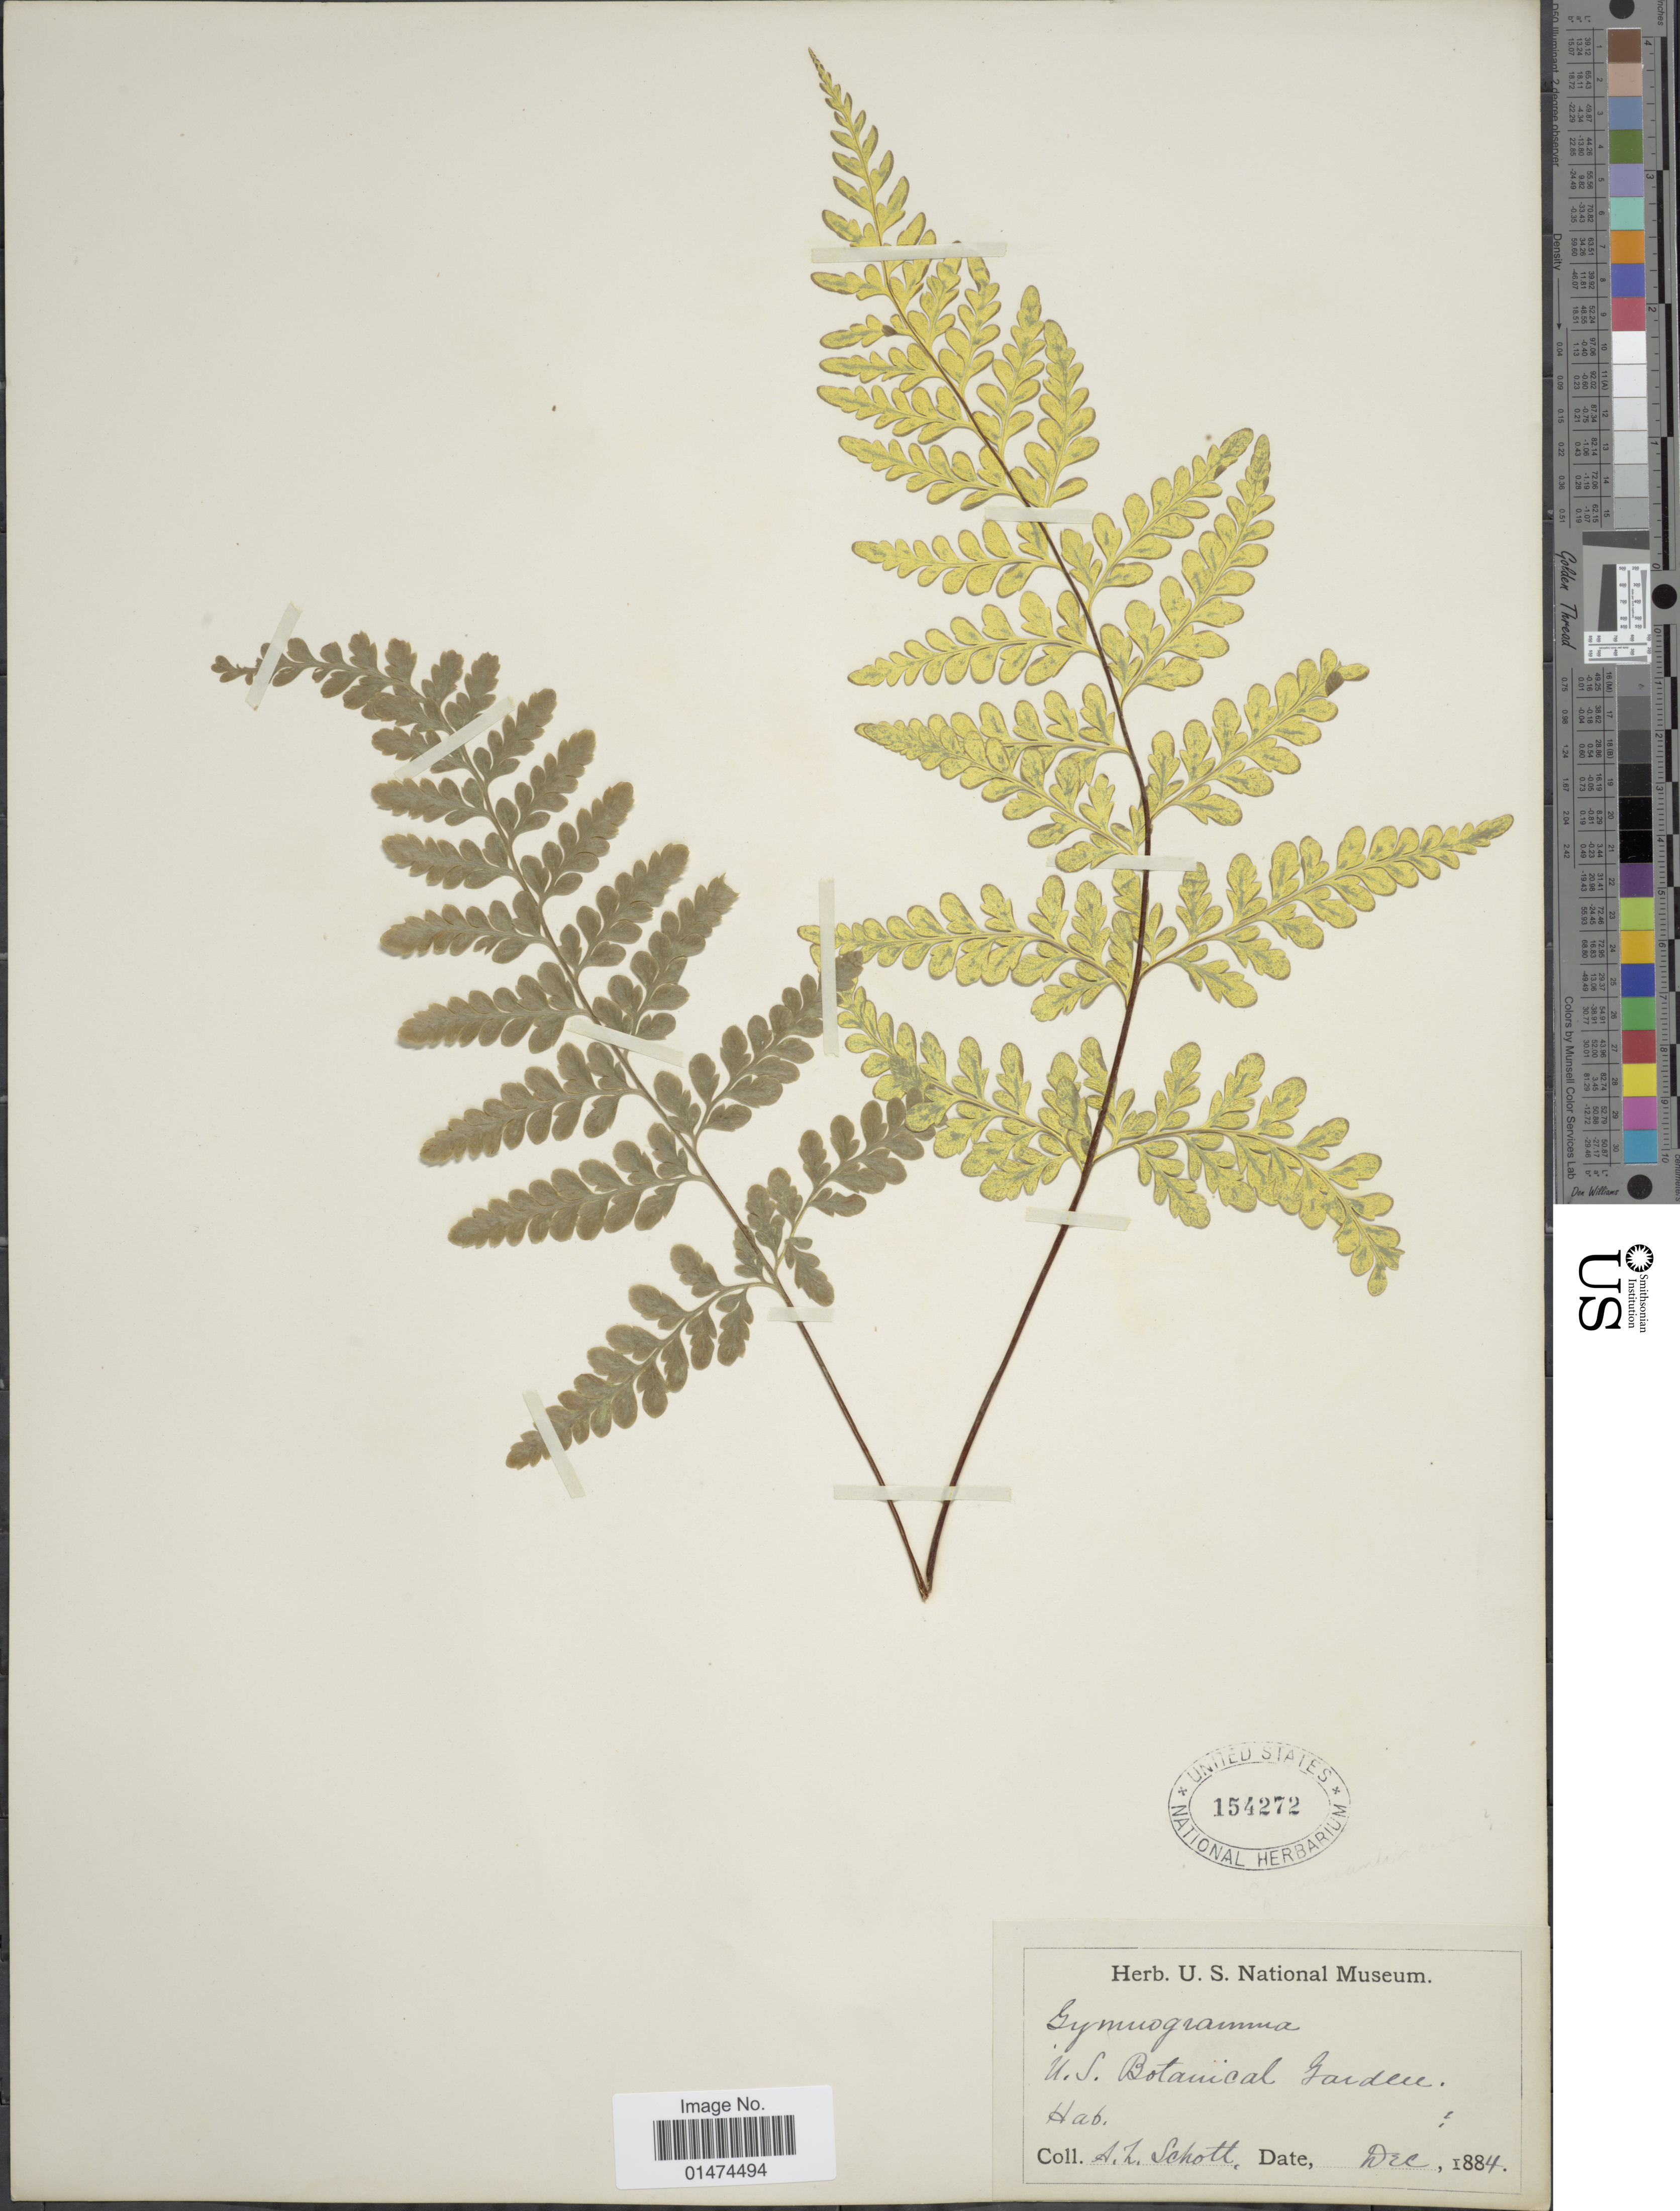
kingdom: Plantae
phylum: Tracheophyta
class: Polypodiopsida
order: Polypodiales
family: Pteridaceae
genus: Pityrogramma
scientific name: Pityrogramma chrysophylla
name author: (Sw.) Link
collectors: A. L. Schott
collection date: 1884-12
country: United States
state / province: District of Columbia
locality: U. S. Botanical Garden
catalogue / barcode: US 154272